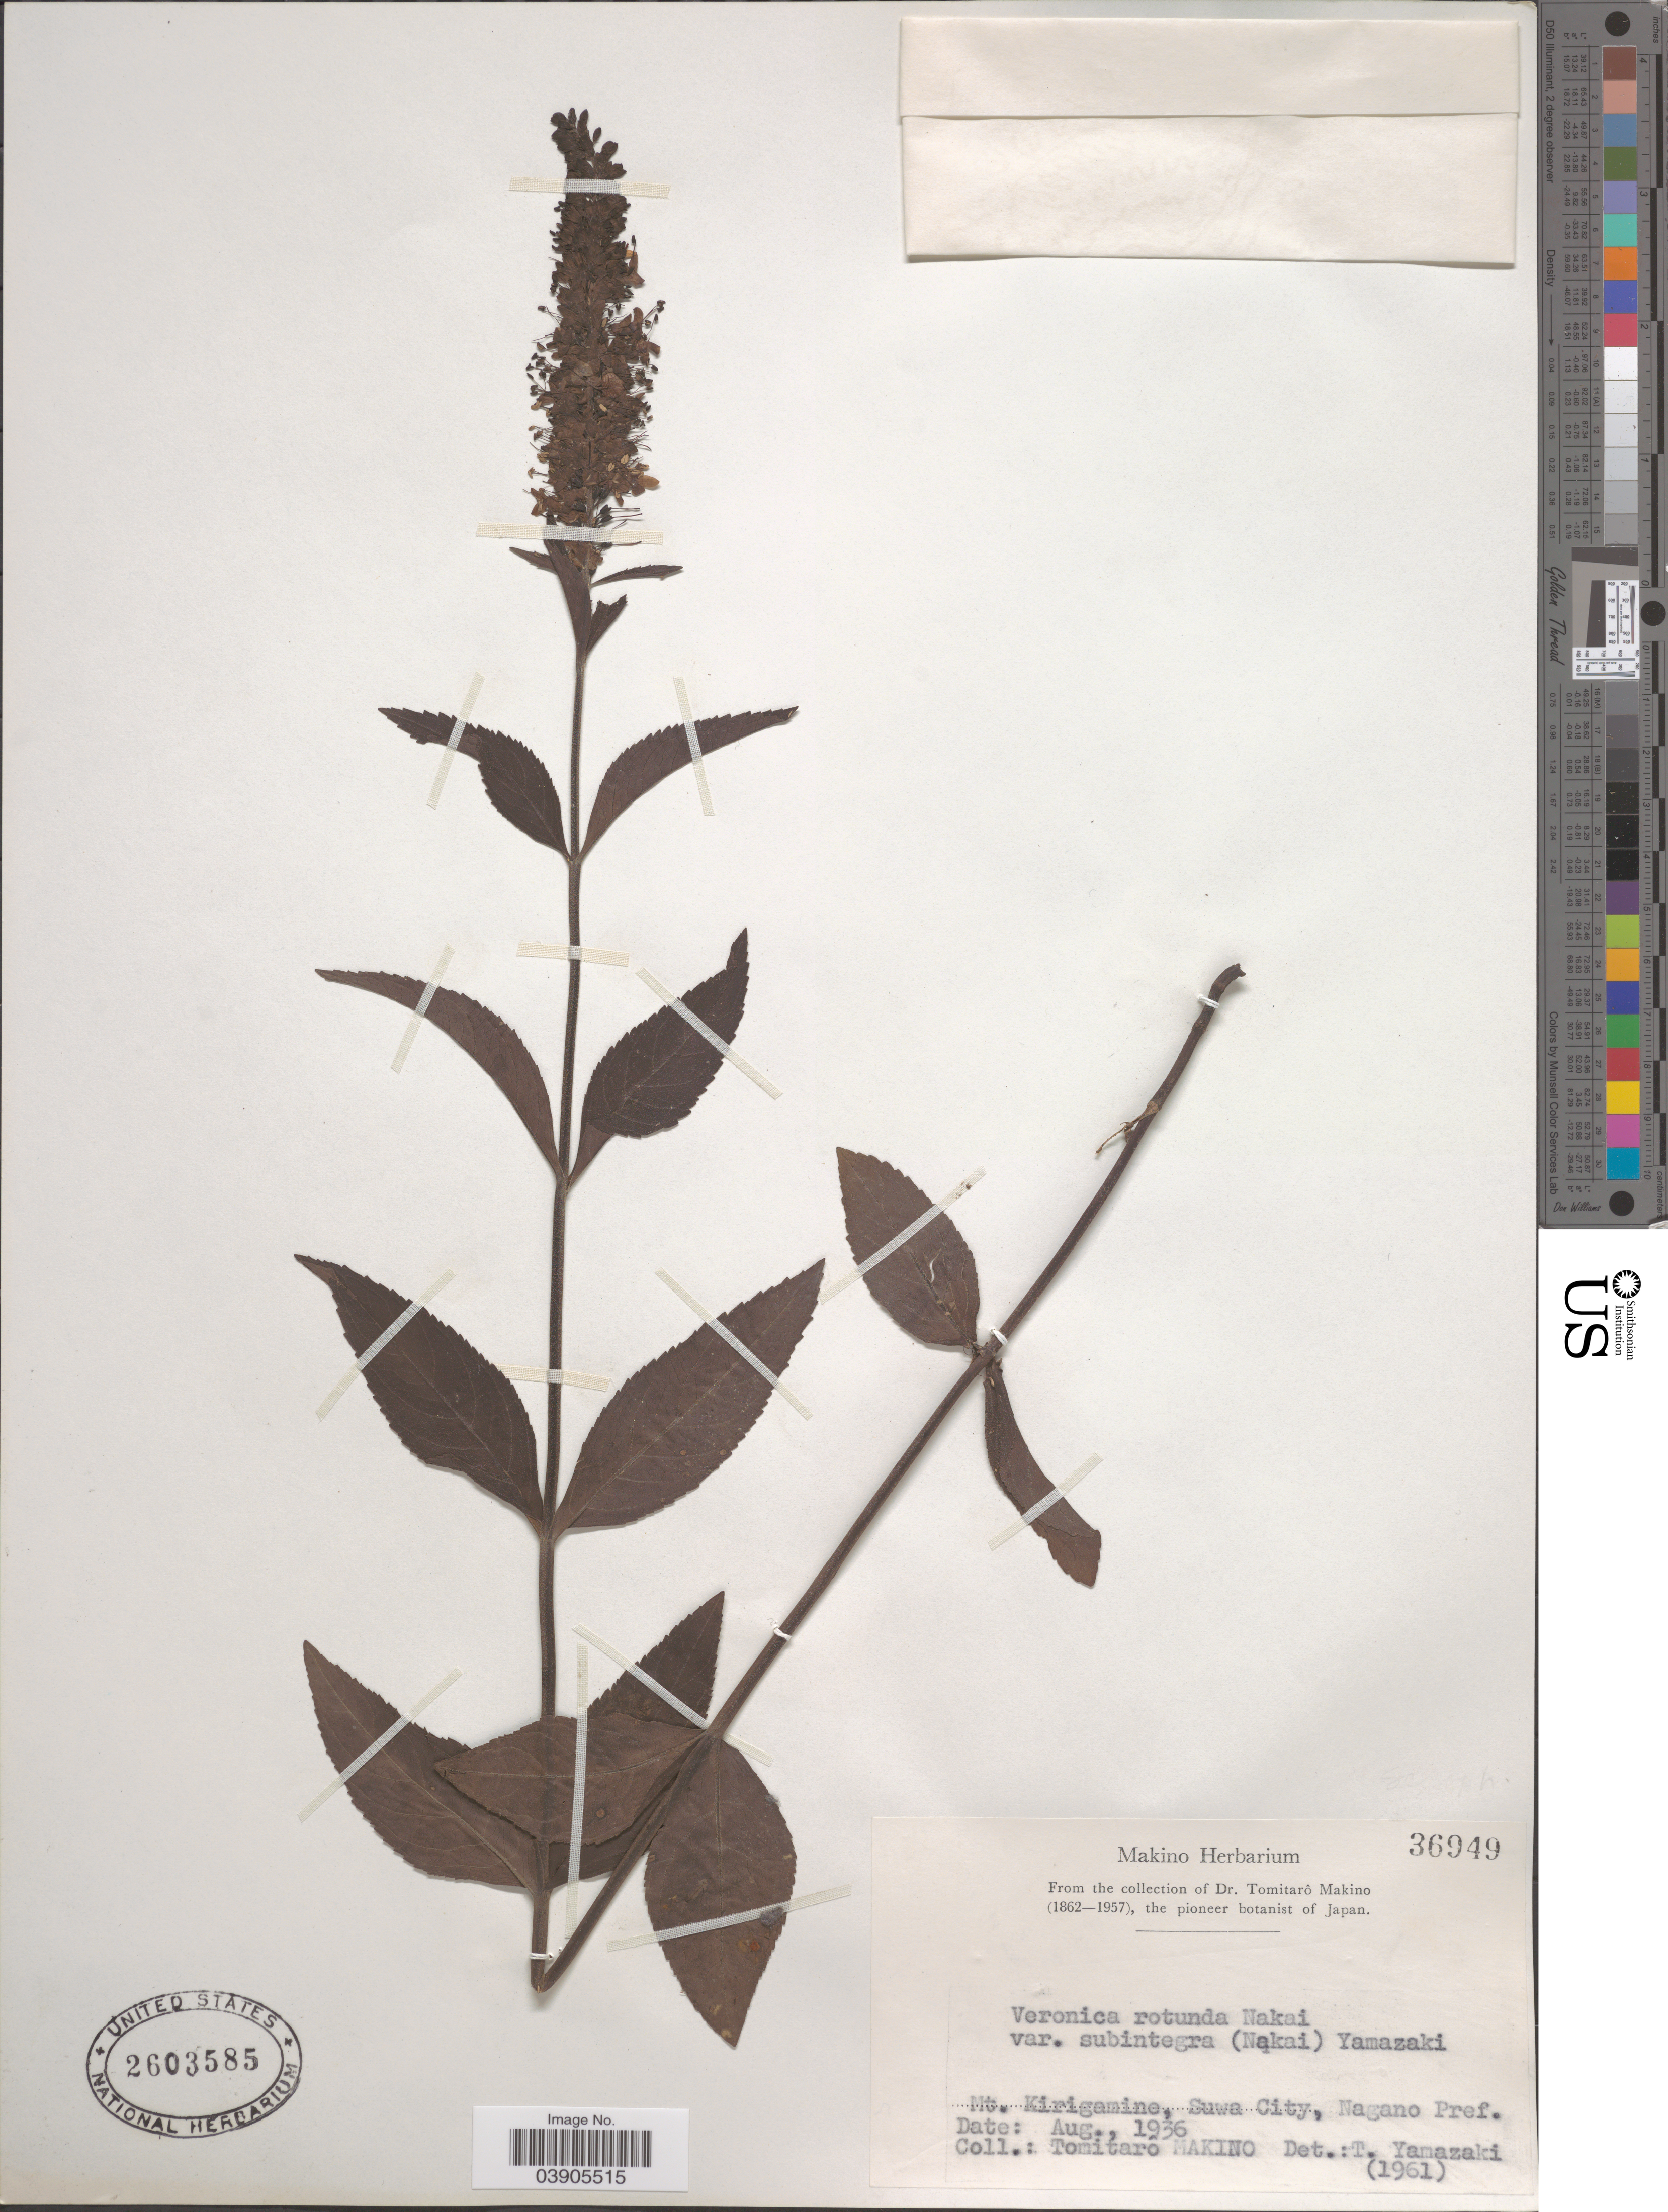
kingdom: Plantae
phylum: Tracheophyta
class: Magnoliopsida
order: Lamiales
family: Plantaginaceae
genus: Veronica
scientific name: Veronica rotunda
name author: Nakai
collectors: T. Makino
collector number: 36949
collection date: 1936-08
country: Japan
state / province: Nagano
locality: Mt. Kirigamine, Suwa City, Nagano Pref.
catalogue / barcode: US 2603585